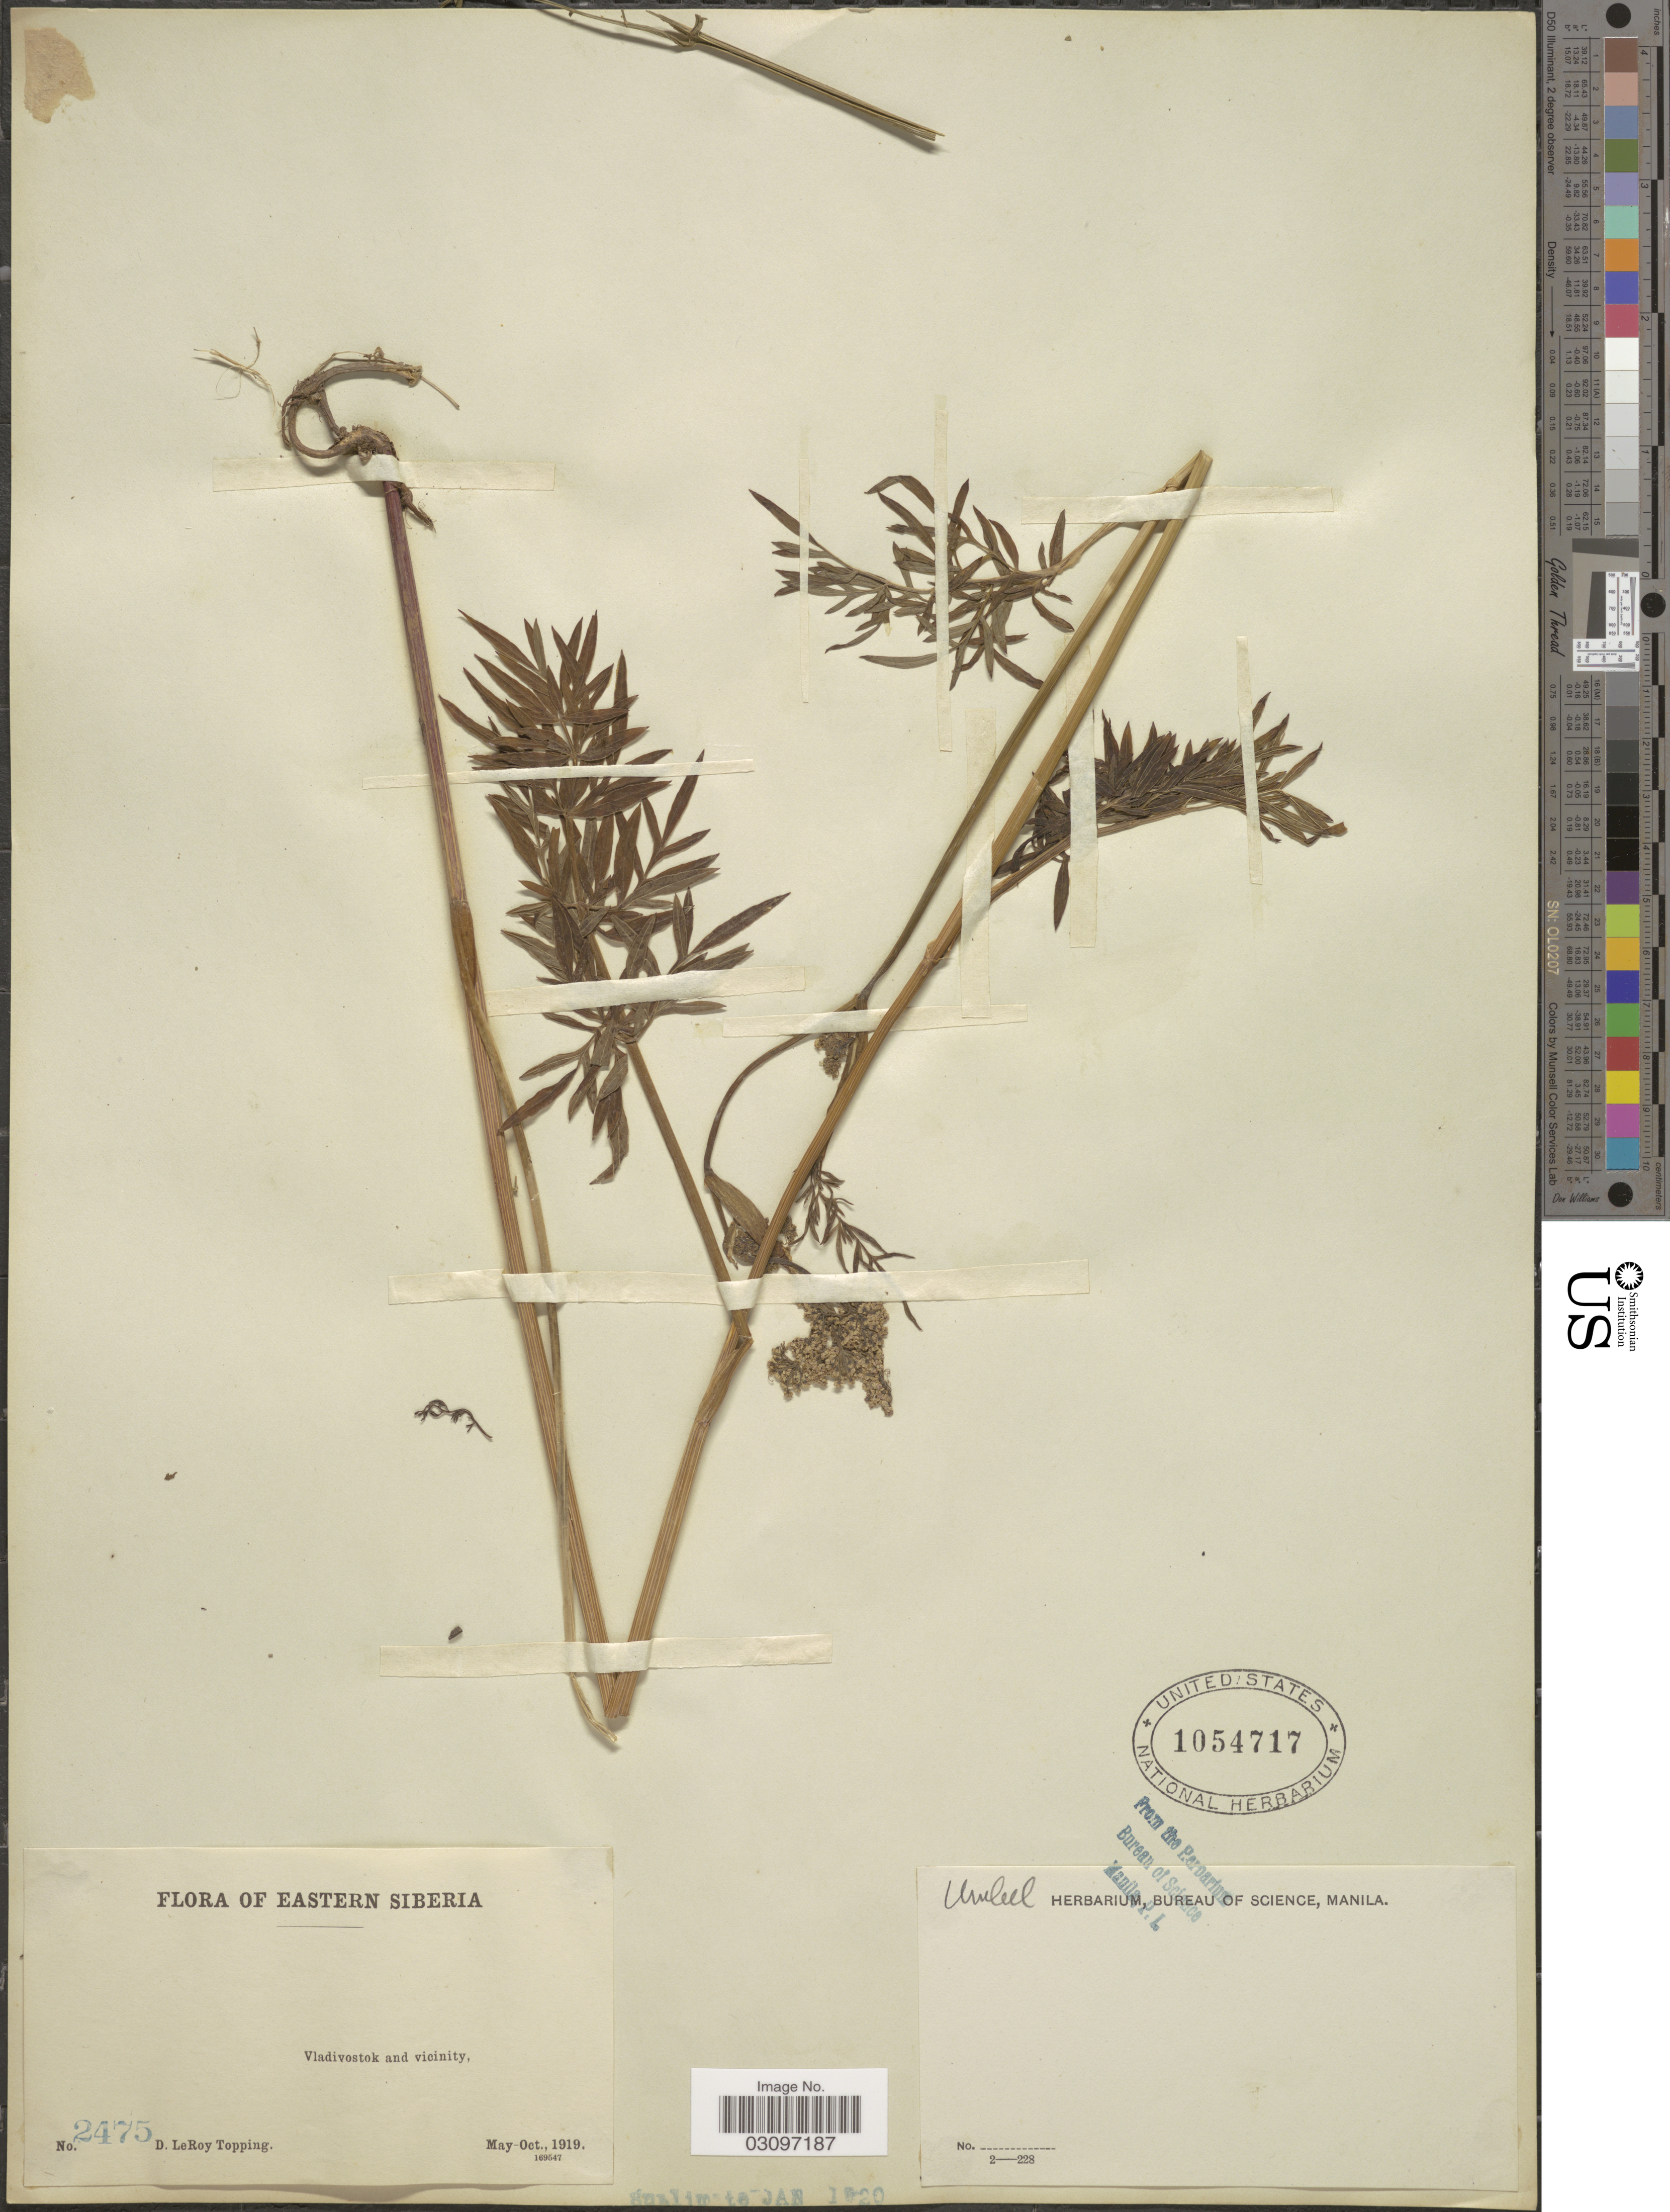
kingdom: Plantae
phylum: Tracheophyta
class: Magnoliopsida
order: Apiales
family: Apiaceae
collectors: D. L. Topping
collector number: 2475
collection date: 1919-05/1919-10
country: Russian Federation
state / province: Primorsky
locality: Eastern Siberia. Vladivostok and vicinity.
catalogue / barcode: US 1054717